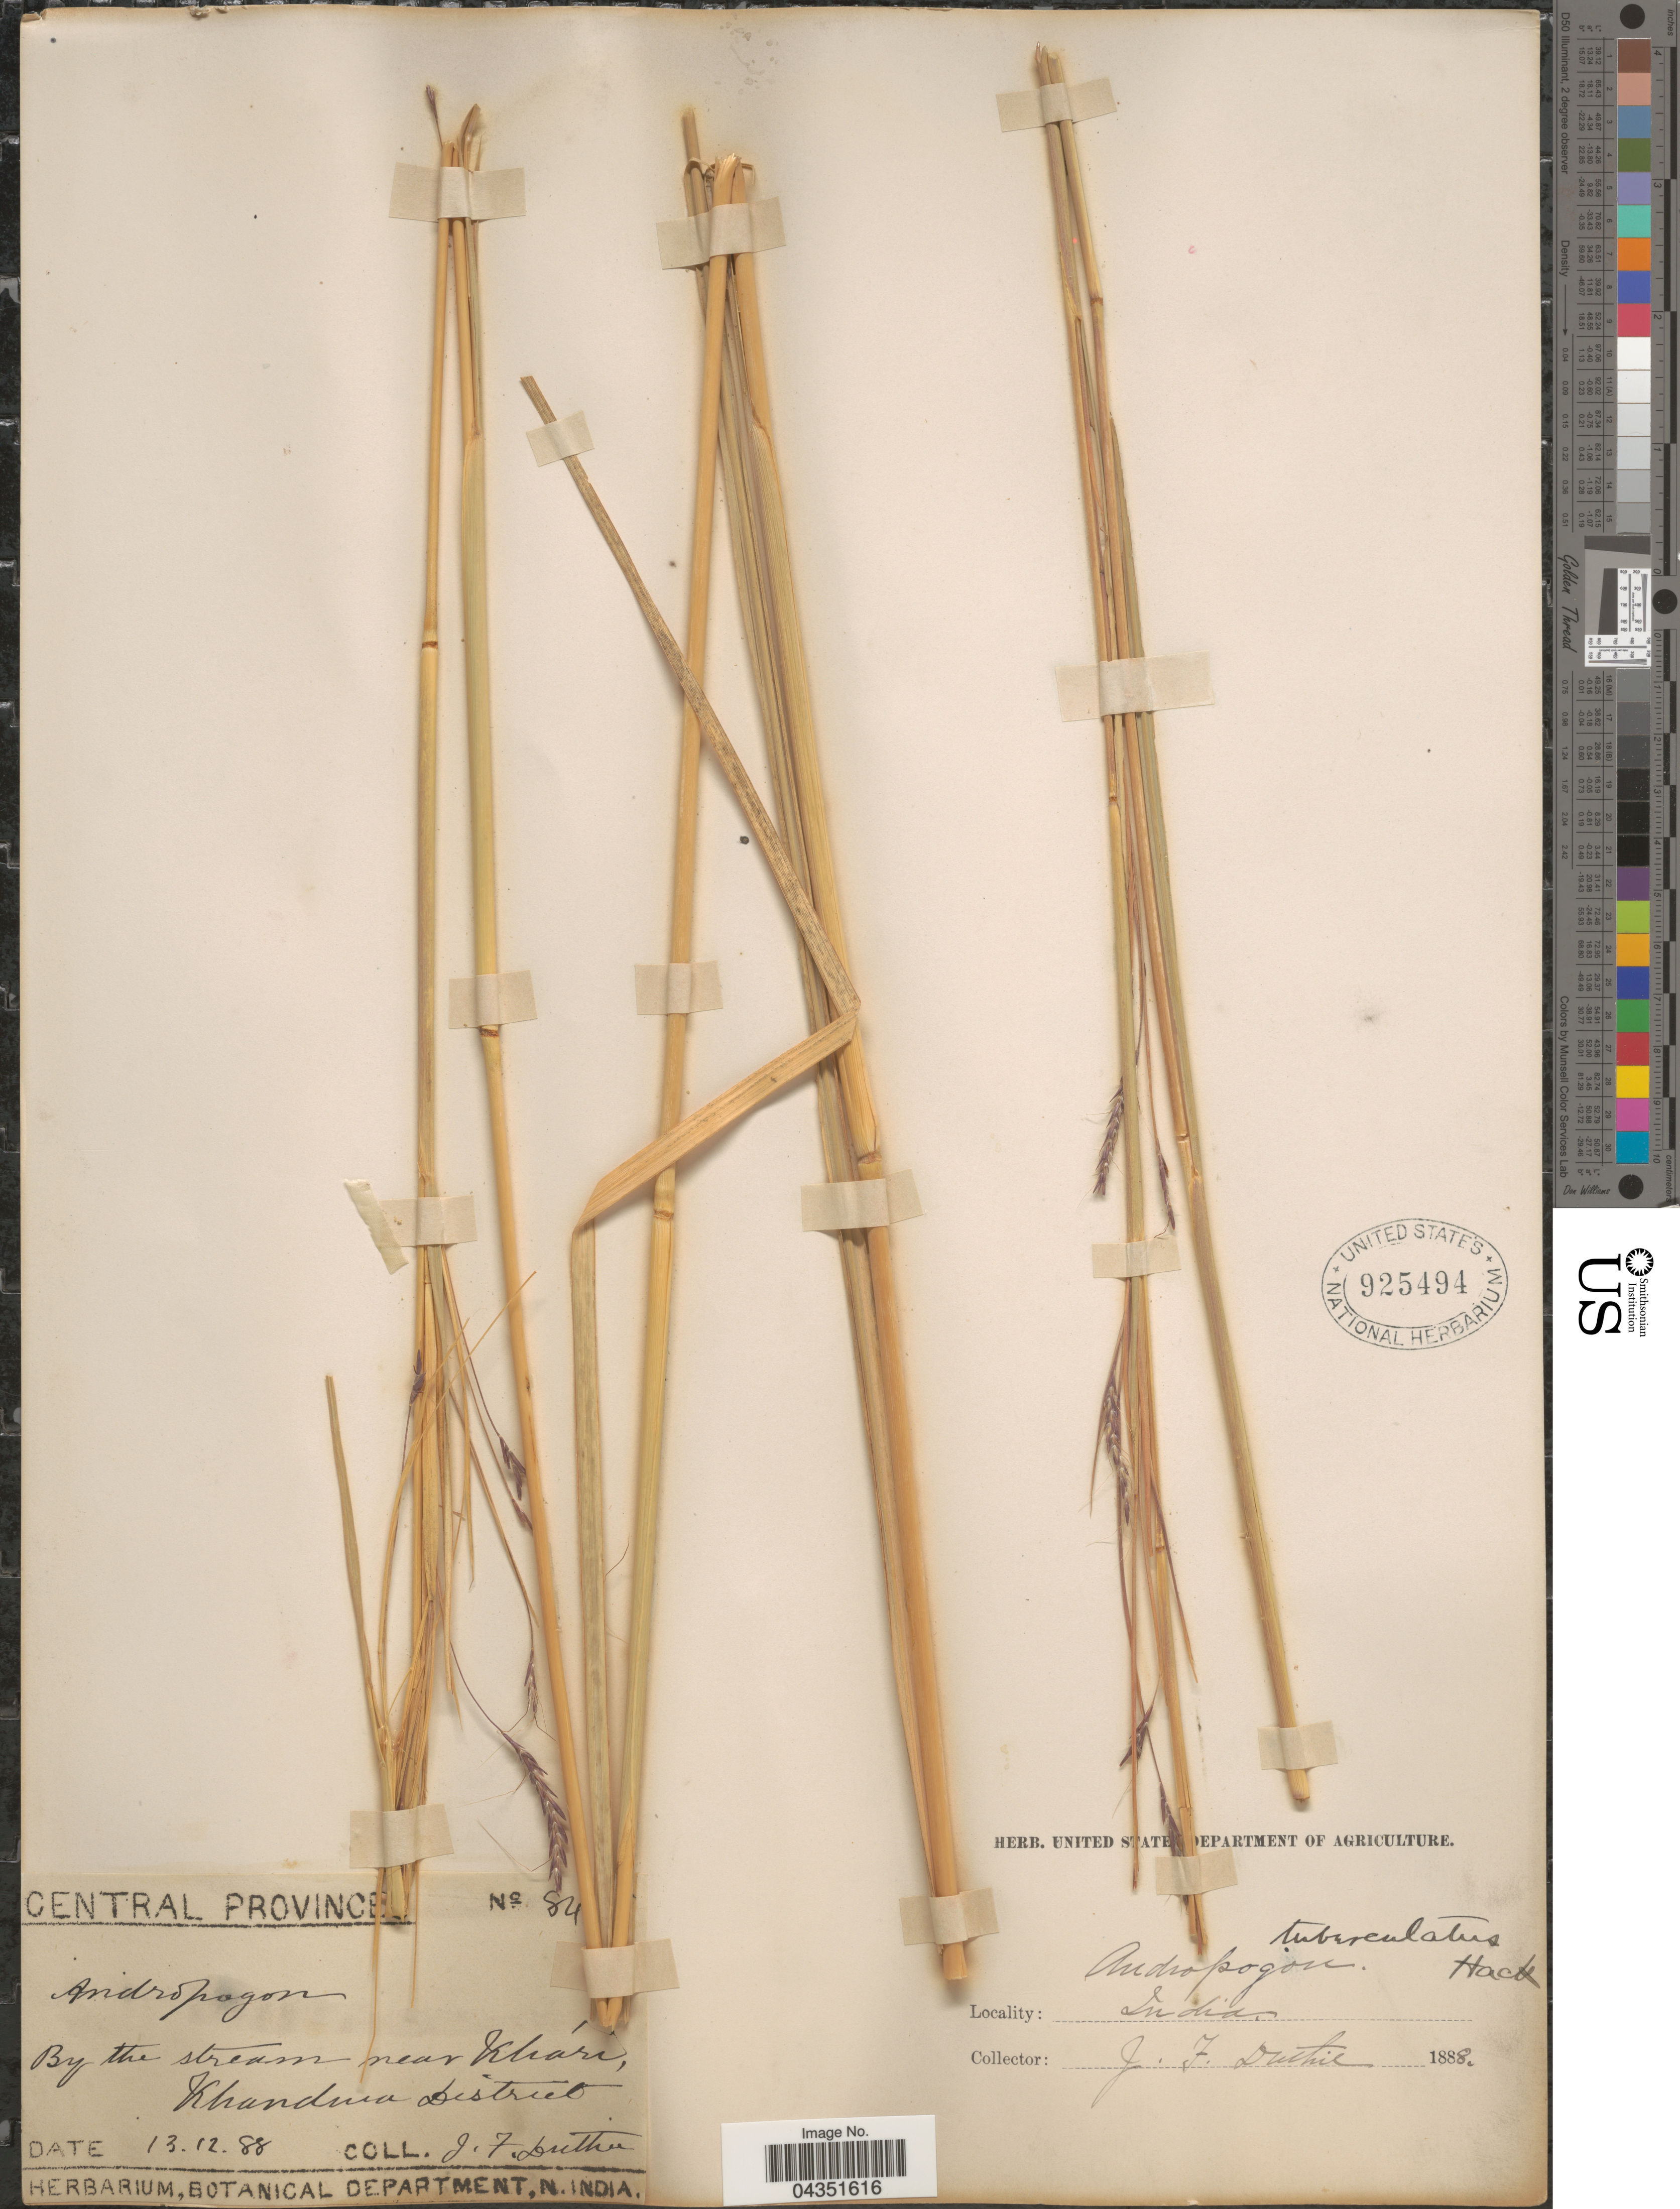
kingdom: Plantae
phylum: Tracheophyta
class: Liliopsida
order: Poales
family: Poaceae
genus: Eremopogon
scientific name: Eremopogon tuberculatus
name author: (Hack.) A. Camus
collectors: J. F. Duthie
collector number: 84!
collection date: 1888-12-13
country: India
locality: Central Province. By the stream near Khári, Khandwa District.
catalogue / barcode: US 925494